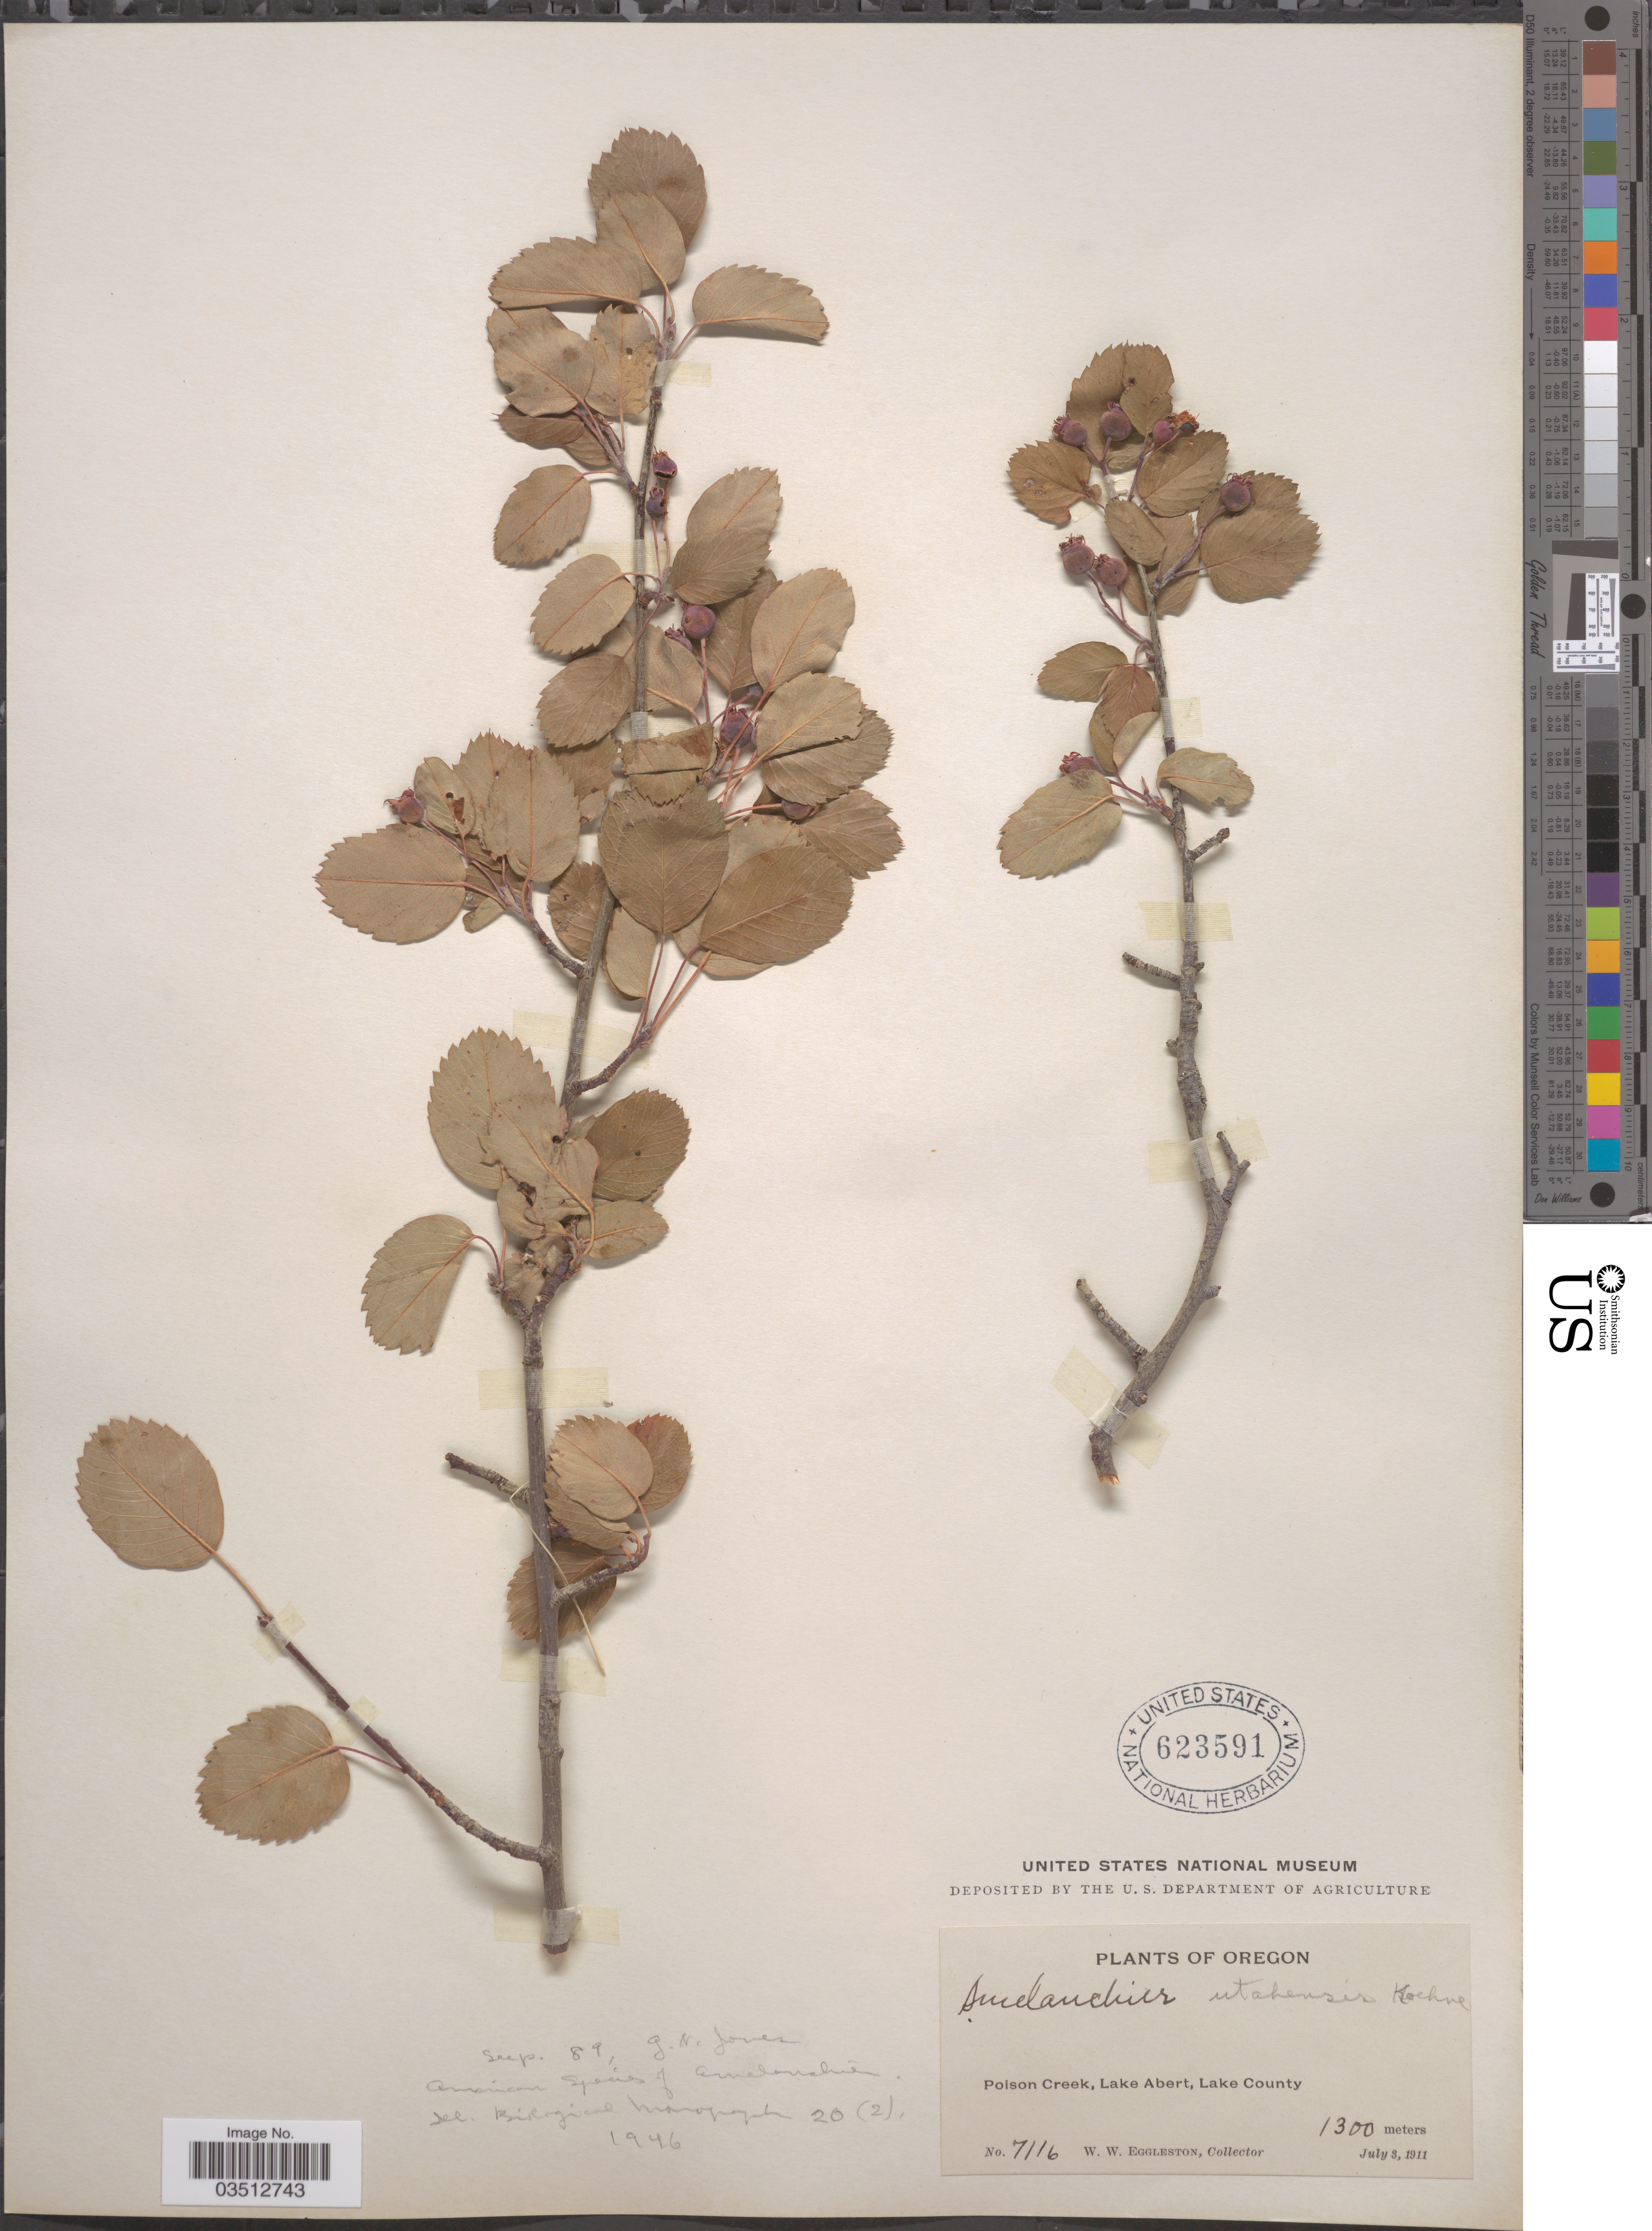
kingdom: Plantae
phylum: Tracheophyta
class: Magnoliopsida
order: Rosales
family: Rosaceae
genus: Amelanchier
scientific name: Amelanchier utahensis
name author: Koehne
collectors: W. W. Eggleston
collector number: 7116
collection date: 1911-07-03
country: United States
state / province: Oregon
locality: Poison Creek, Lake Abert, Lake County.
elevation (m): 1300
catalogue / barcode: US 623591